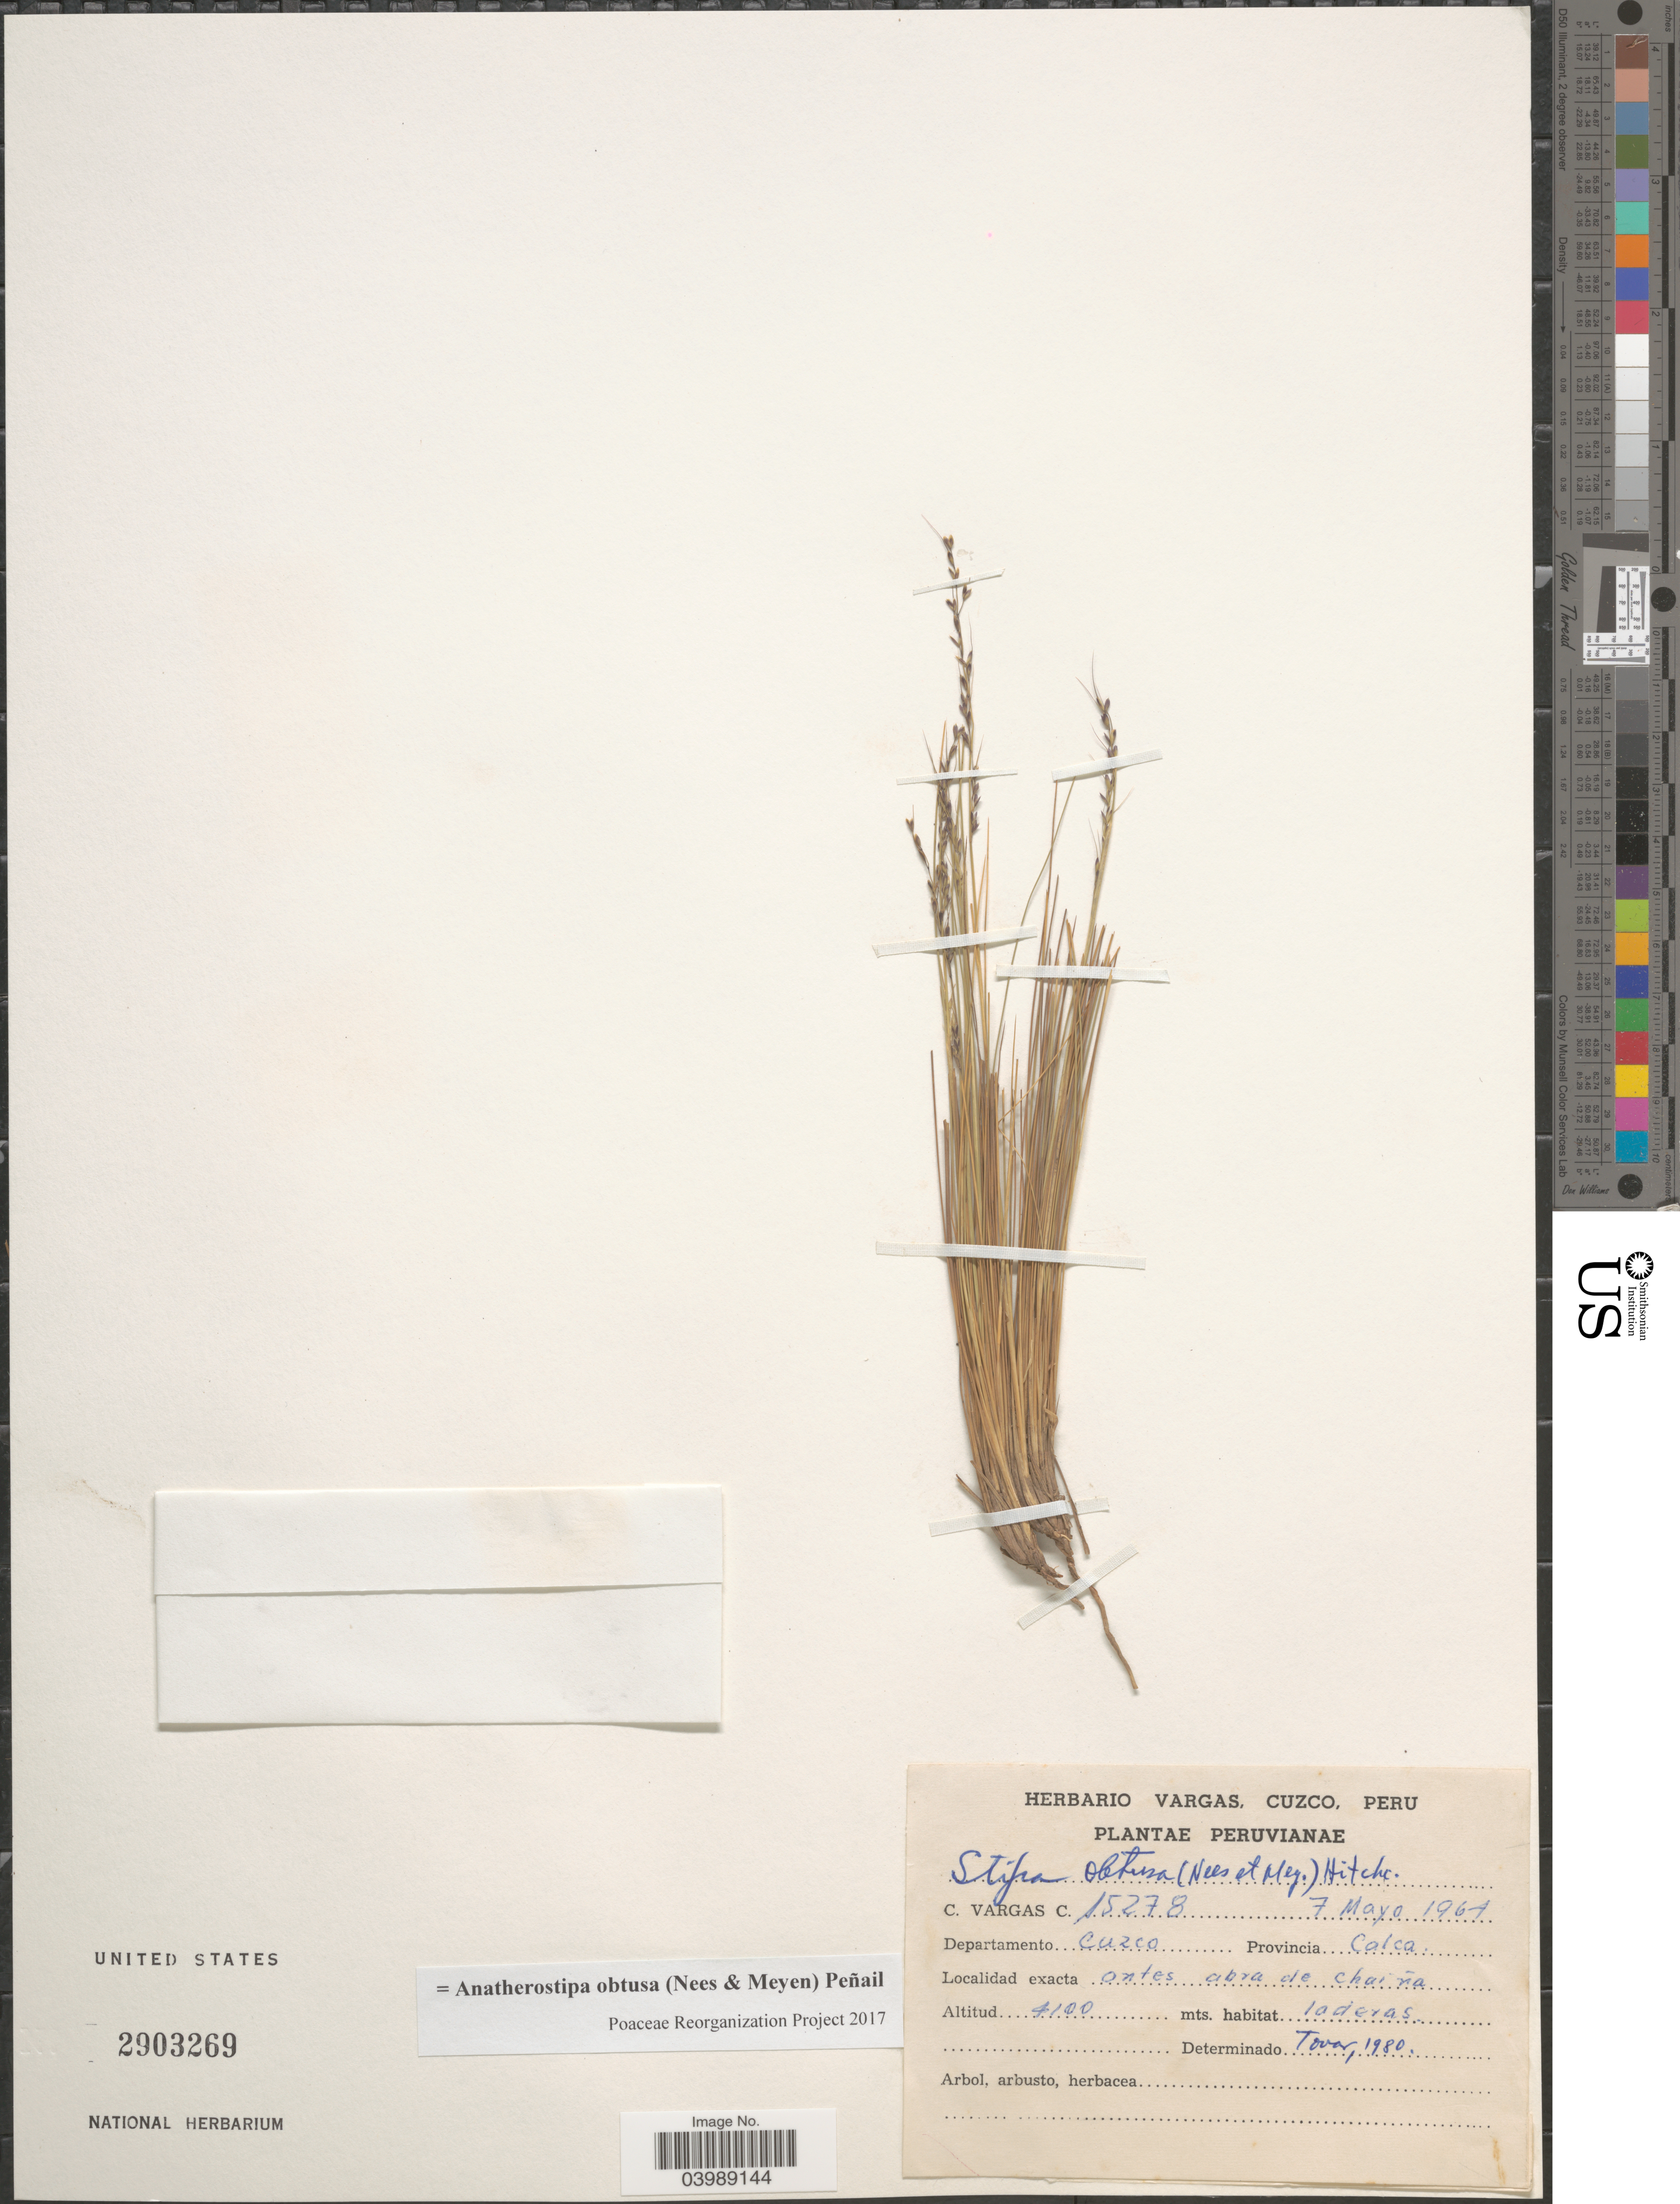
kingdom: Plantae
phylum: Tracheophyta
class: Liliopsida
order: Poales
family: Poaceae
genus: Anatherostipa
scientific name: Anatherostipa obtusa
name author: (Nees & Meyen) Peñailillo B.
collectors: C. Vargas Calderón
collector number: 15278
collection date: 1964-05-07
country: Peru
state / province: Cusco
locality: Antes abra de Chaiña, Provincia Calca, Departamento Cuzco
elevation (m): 4100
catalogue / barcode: US 2903269